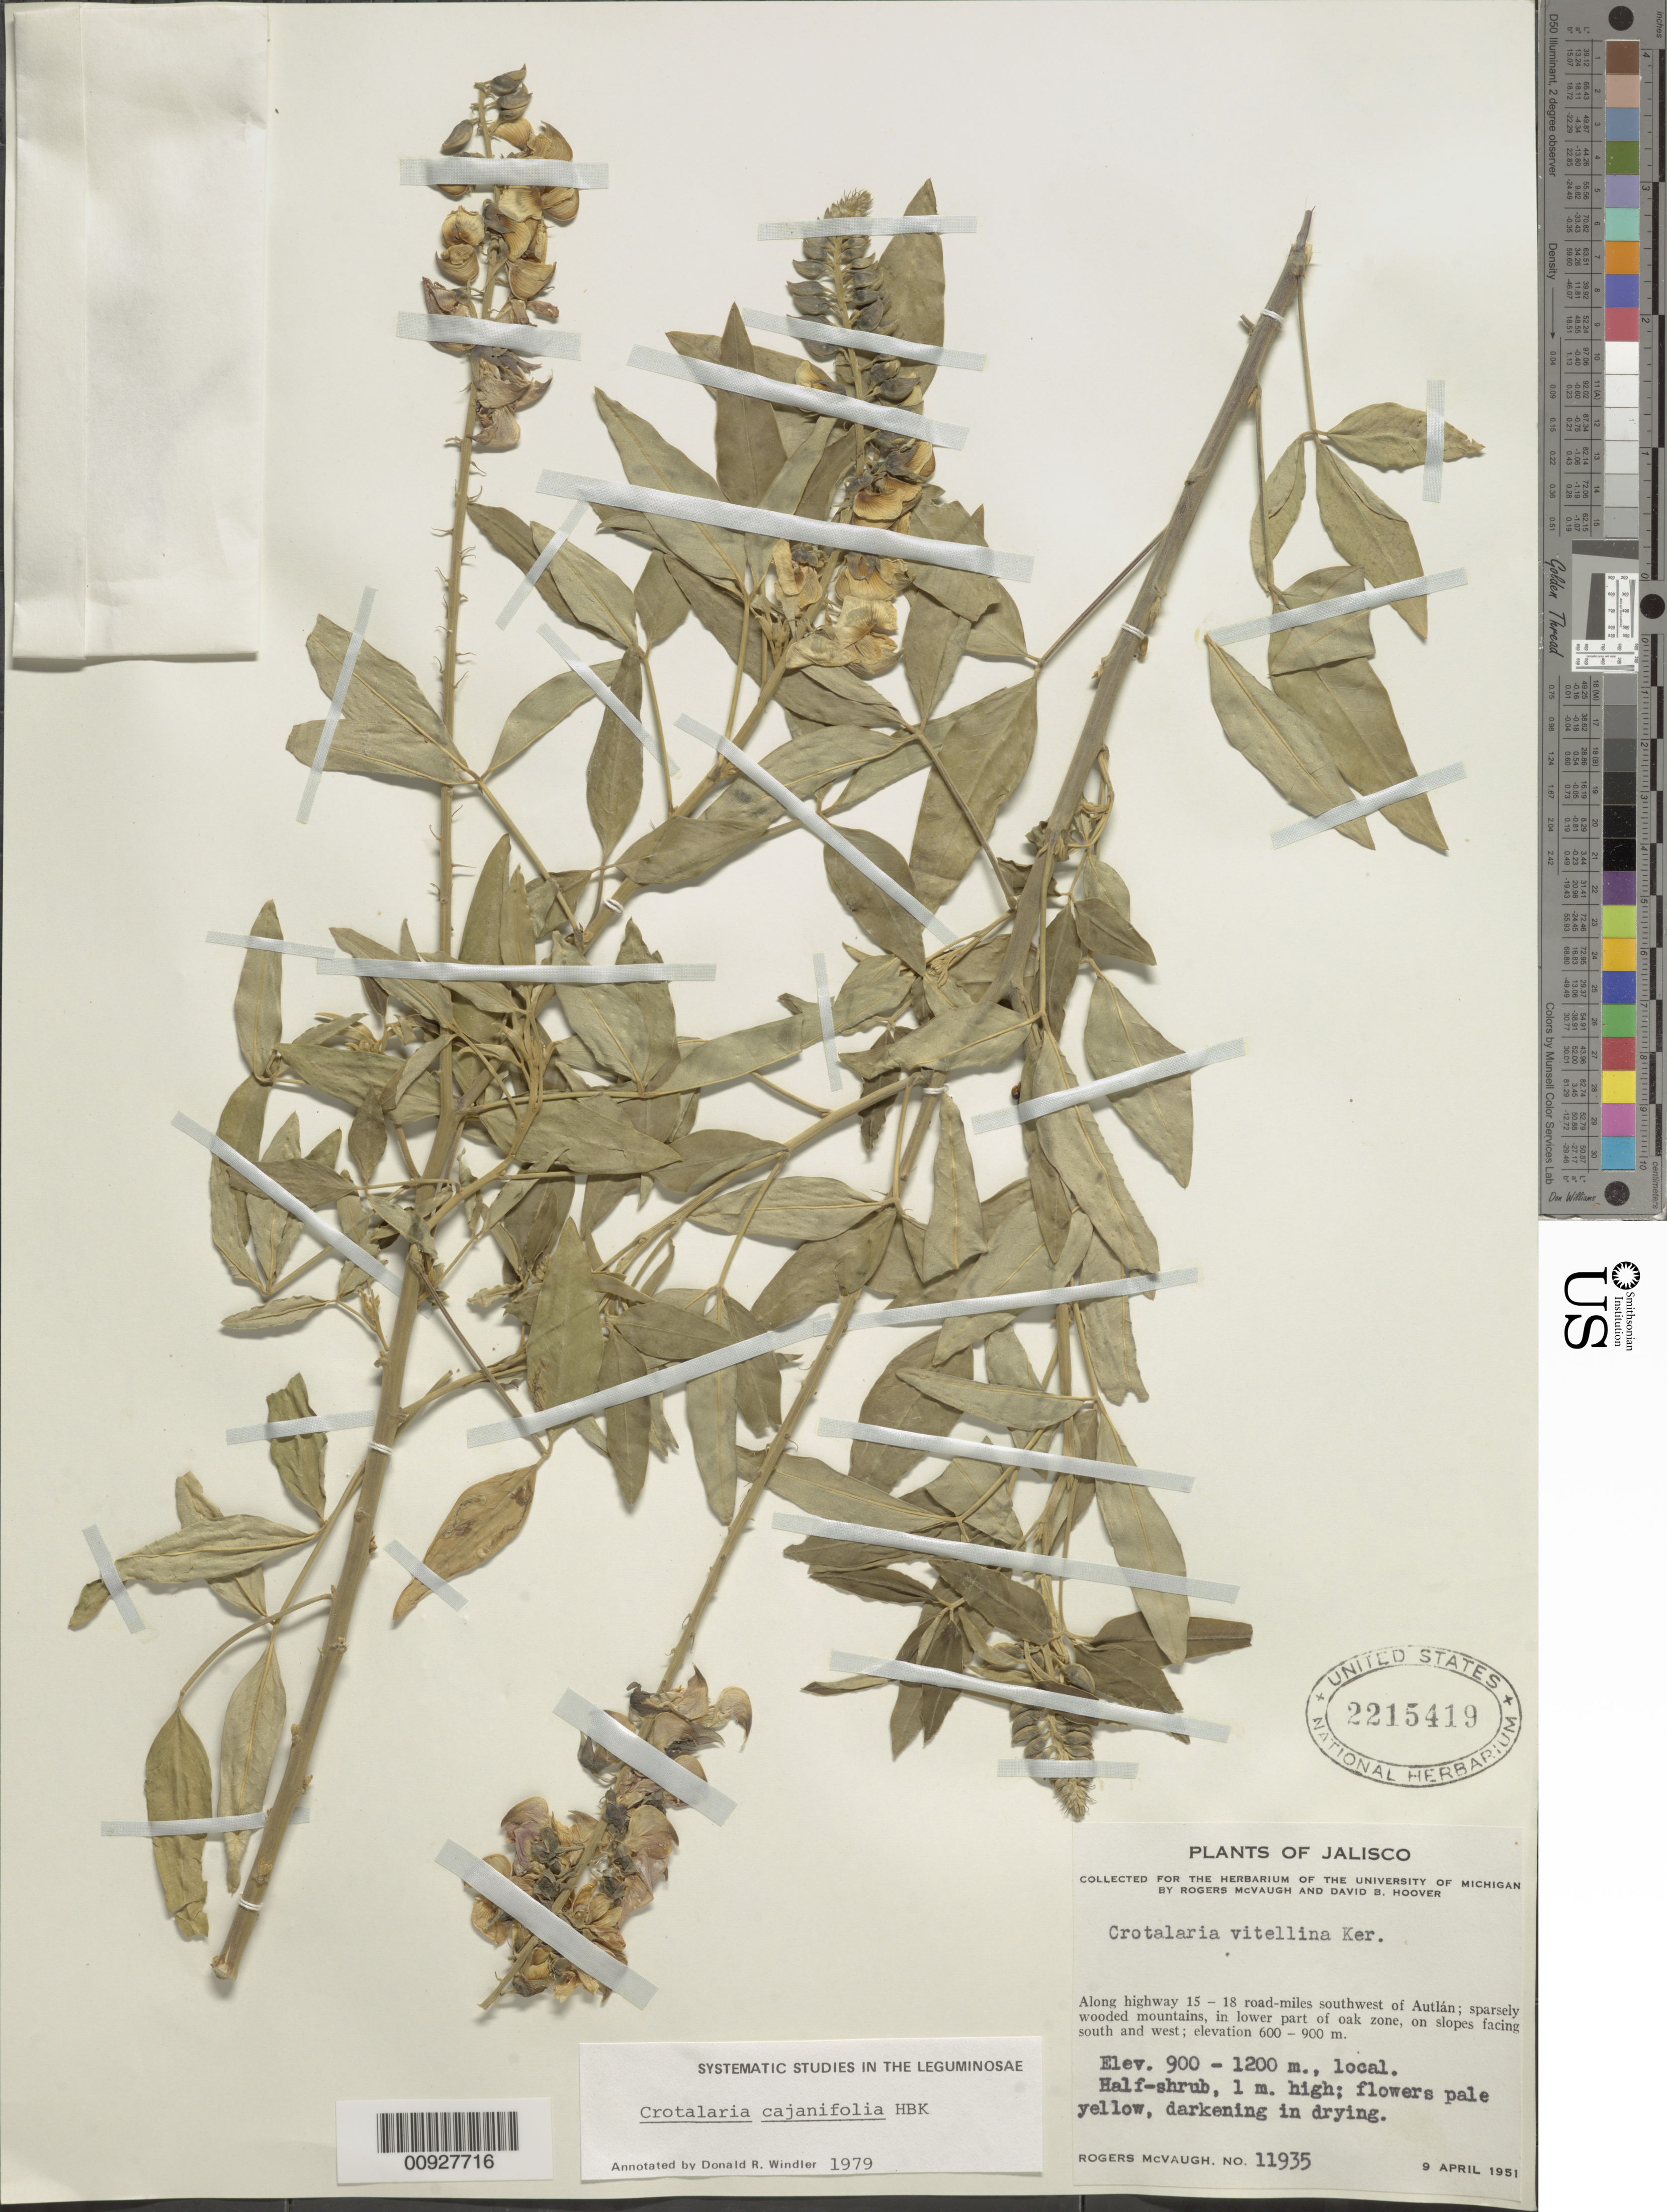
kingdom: Plantae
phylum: Tracheophyta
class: Magnoliopsida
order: Fabales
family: Fabaceae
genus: Crotalaria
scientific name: Crotalaria cajanifolia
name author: Kunth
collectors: R. McVaugh & D. B. Hoover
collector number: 11935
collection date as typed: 09 Apr 1951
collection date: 1951-04-09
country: Mexico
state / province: Jalisco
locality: Along highway 15-18 road-miles southwest of Autlán.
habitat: Local. Sparsely wooded mountains, in lower part of oak zone, on slopes facing south and west.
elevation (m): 1200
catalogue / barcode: US 2215419